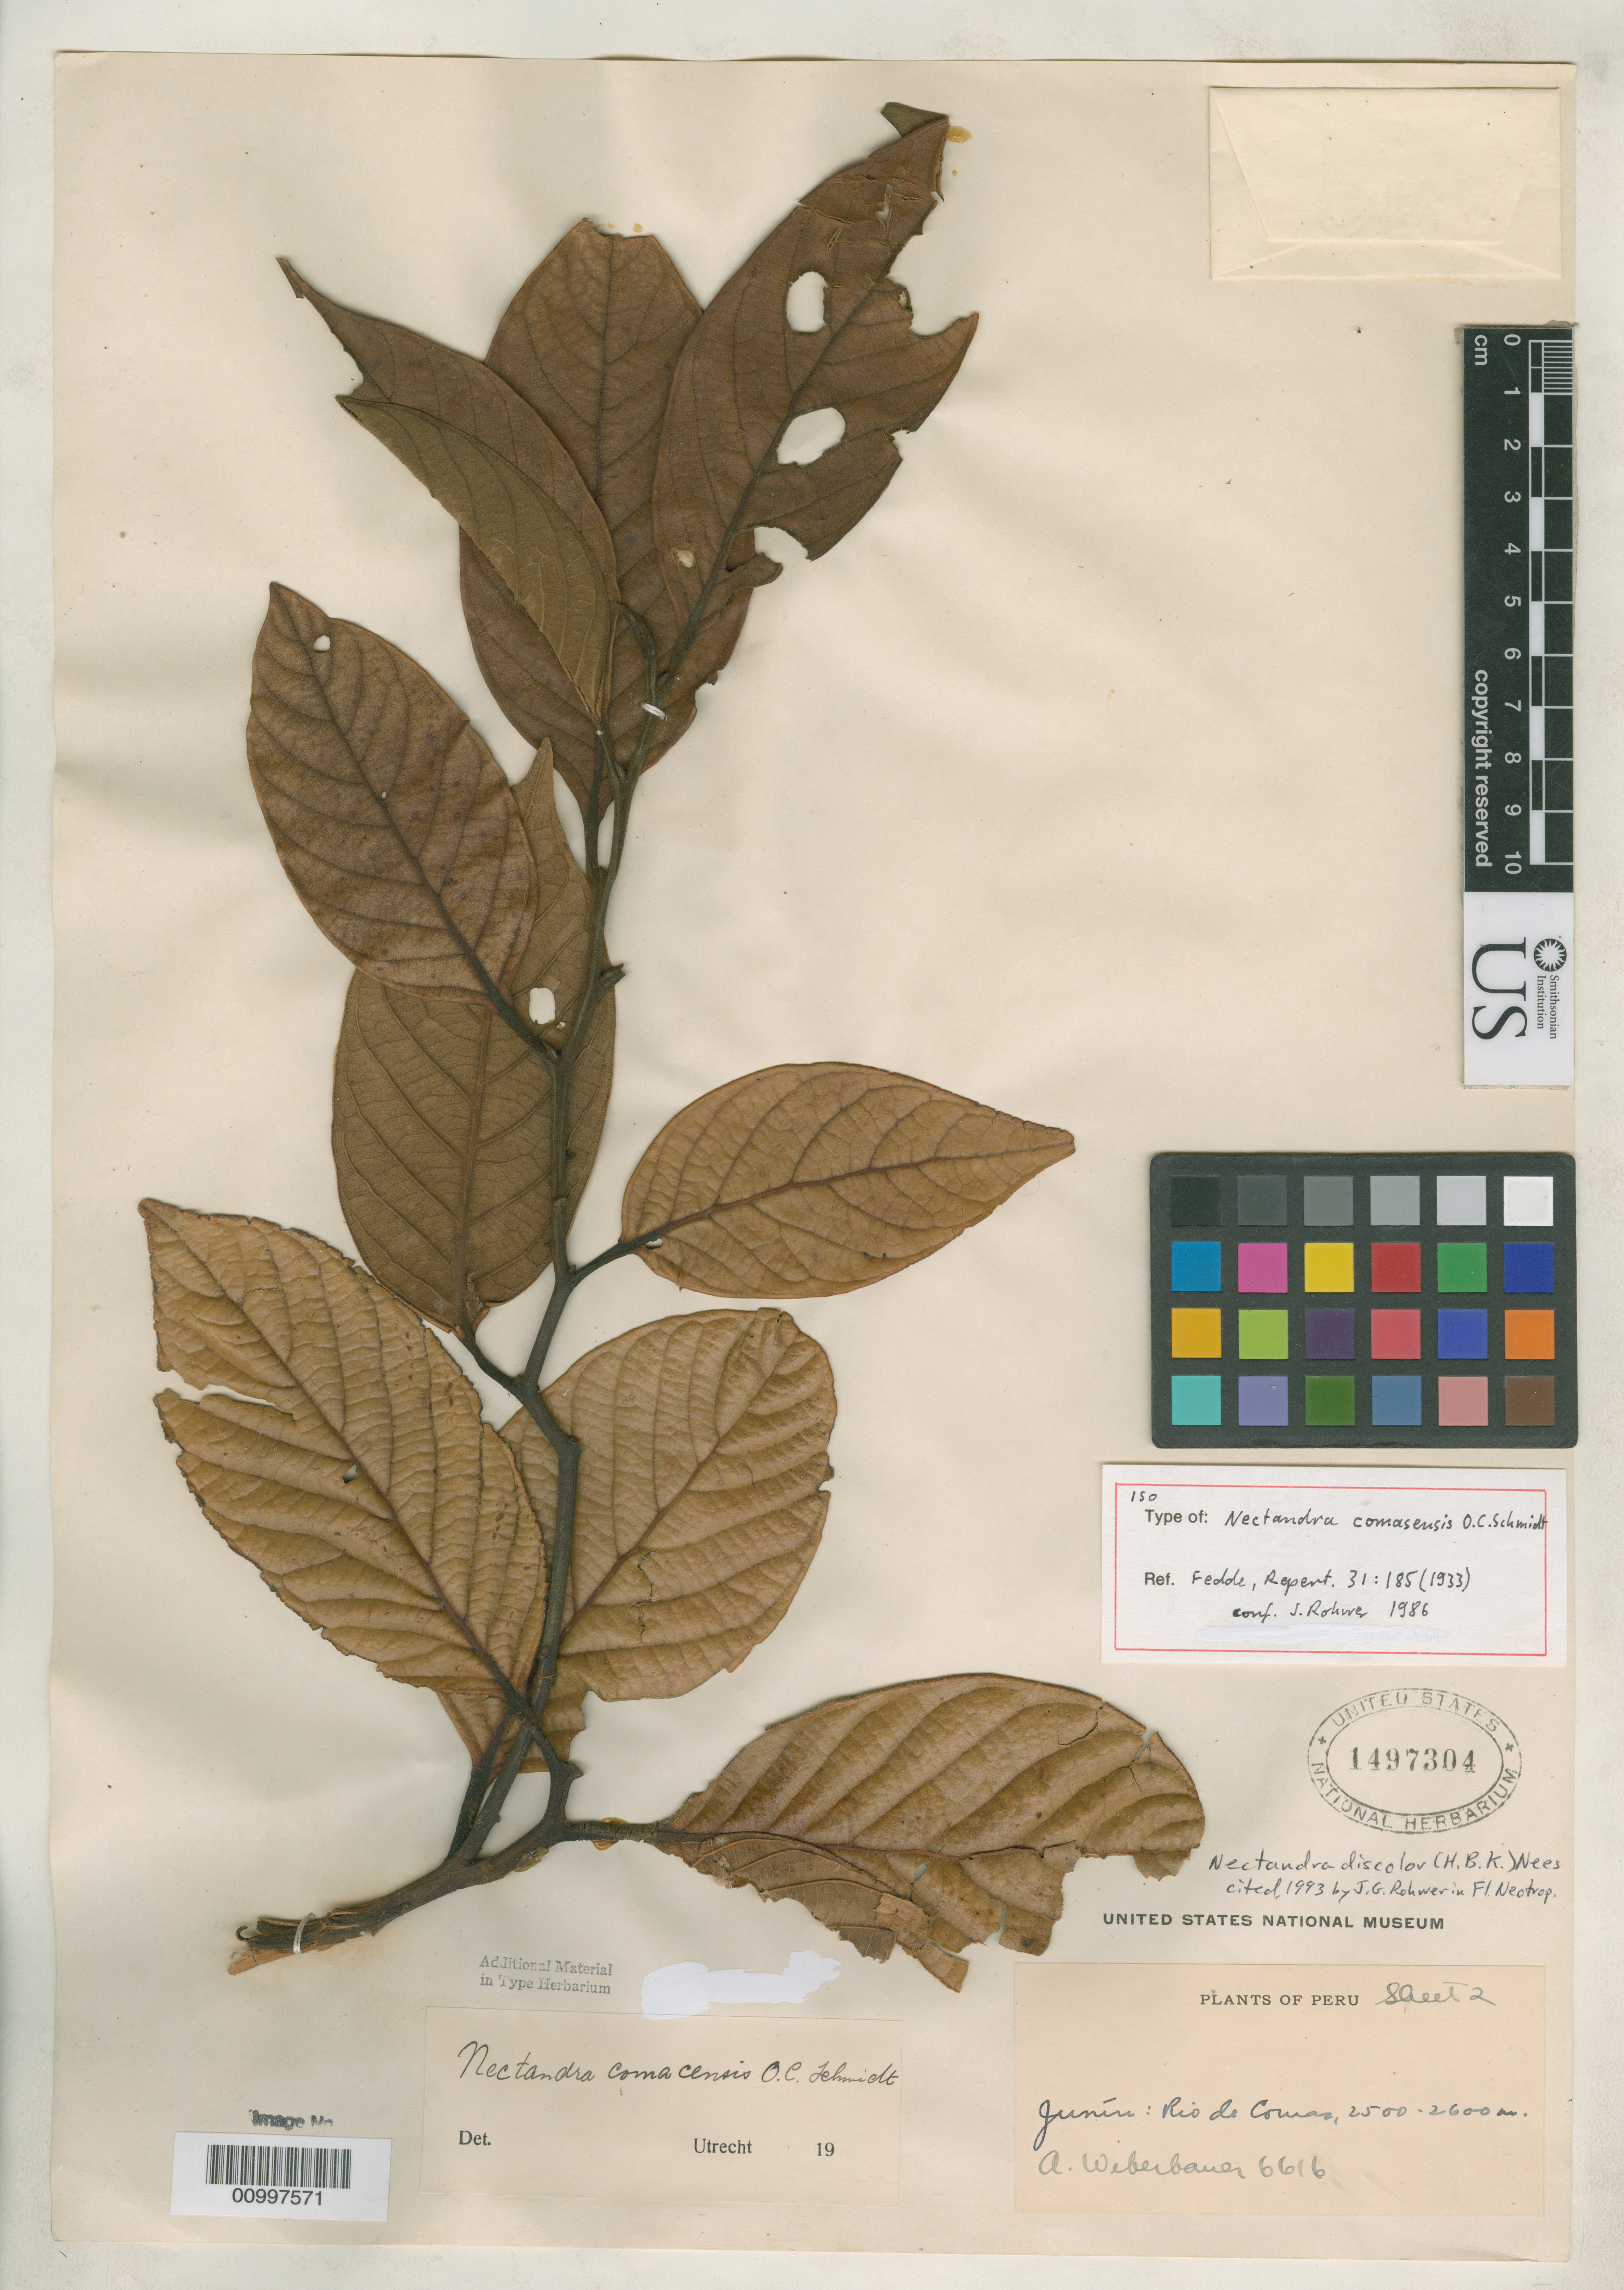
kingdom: Plantae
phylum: Tracheophyta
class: Magnoliopsida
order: Laurales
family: Lauraceae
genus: Nectandra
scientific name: Nectandra comasensis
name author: O.C. Schmidt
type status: Isotype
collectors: A. Weberbauer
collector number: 6616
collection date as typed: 22 Apr 1913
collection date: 1913-04-22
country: Peru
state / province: Junín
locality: Rio de Comas.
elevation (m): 2500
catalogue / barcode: US 1497304